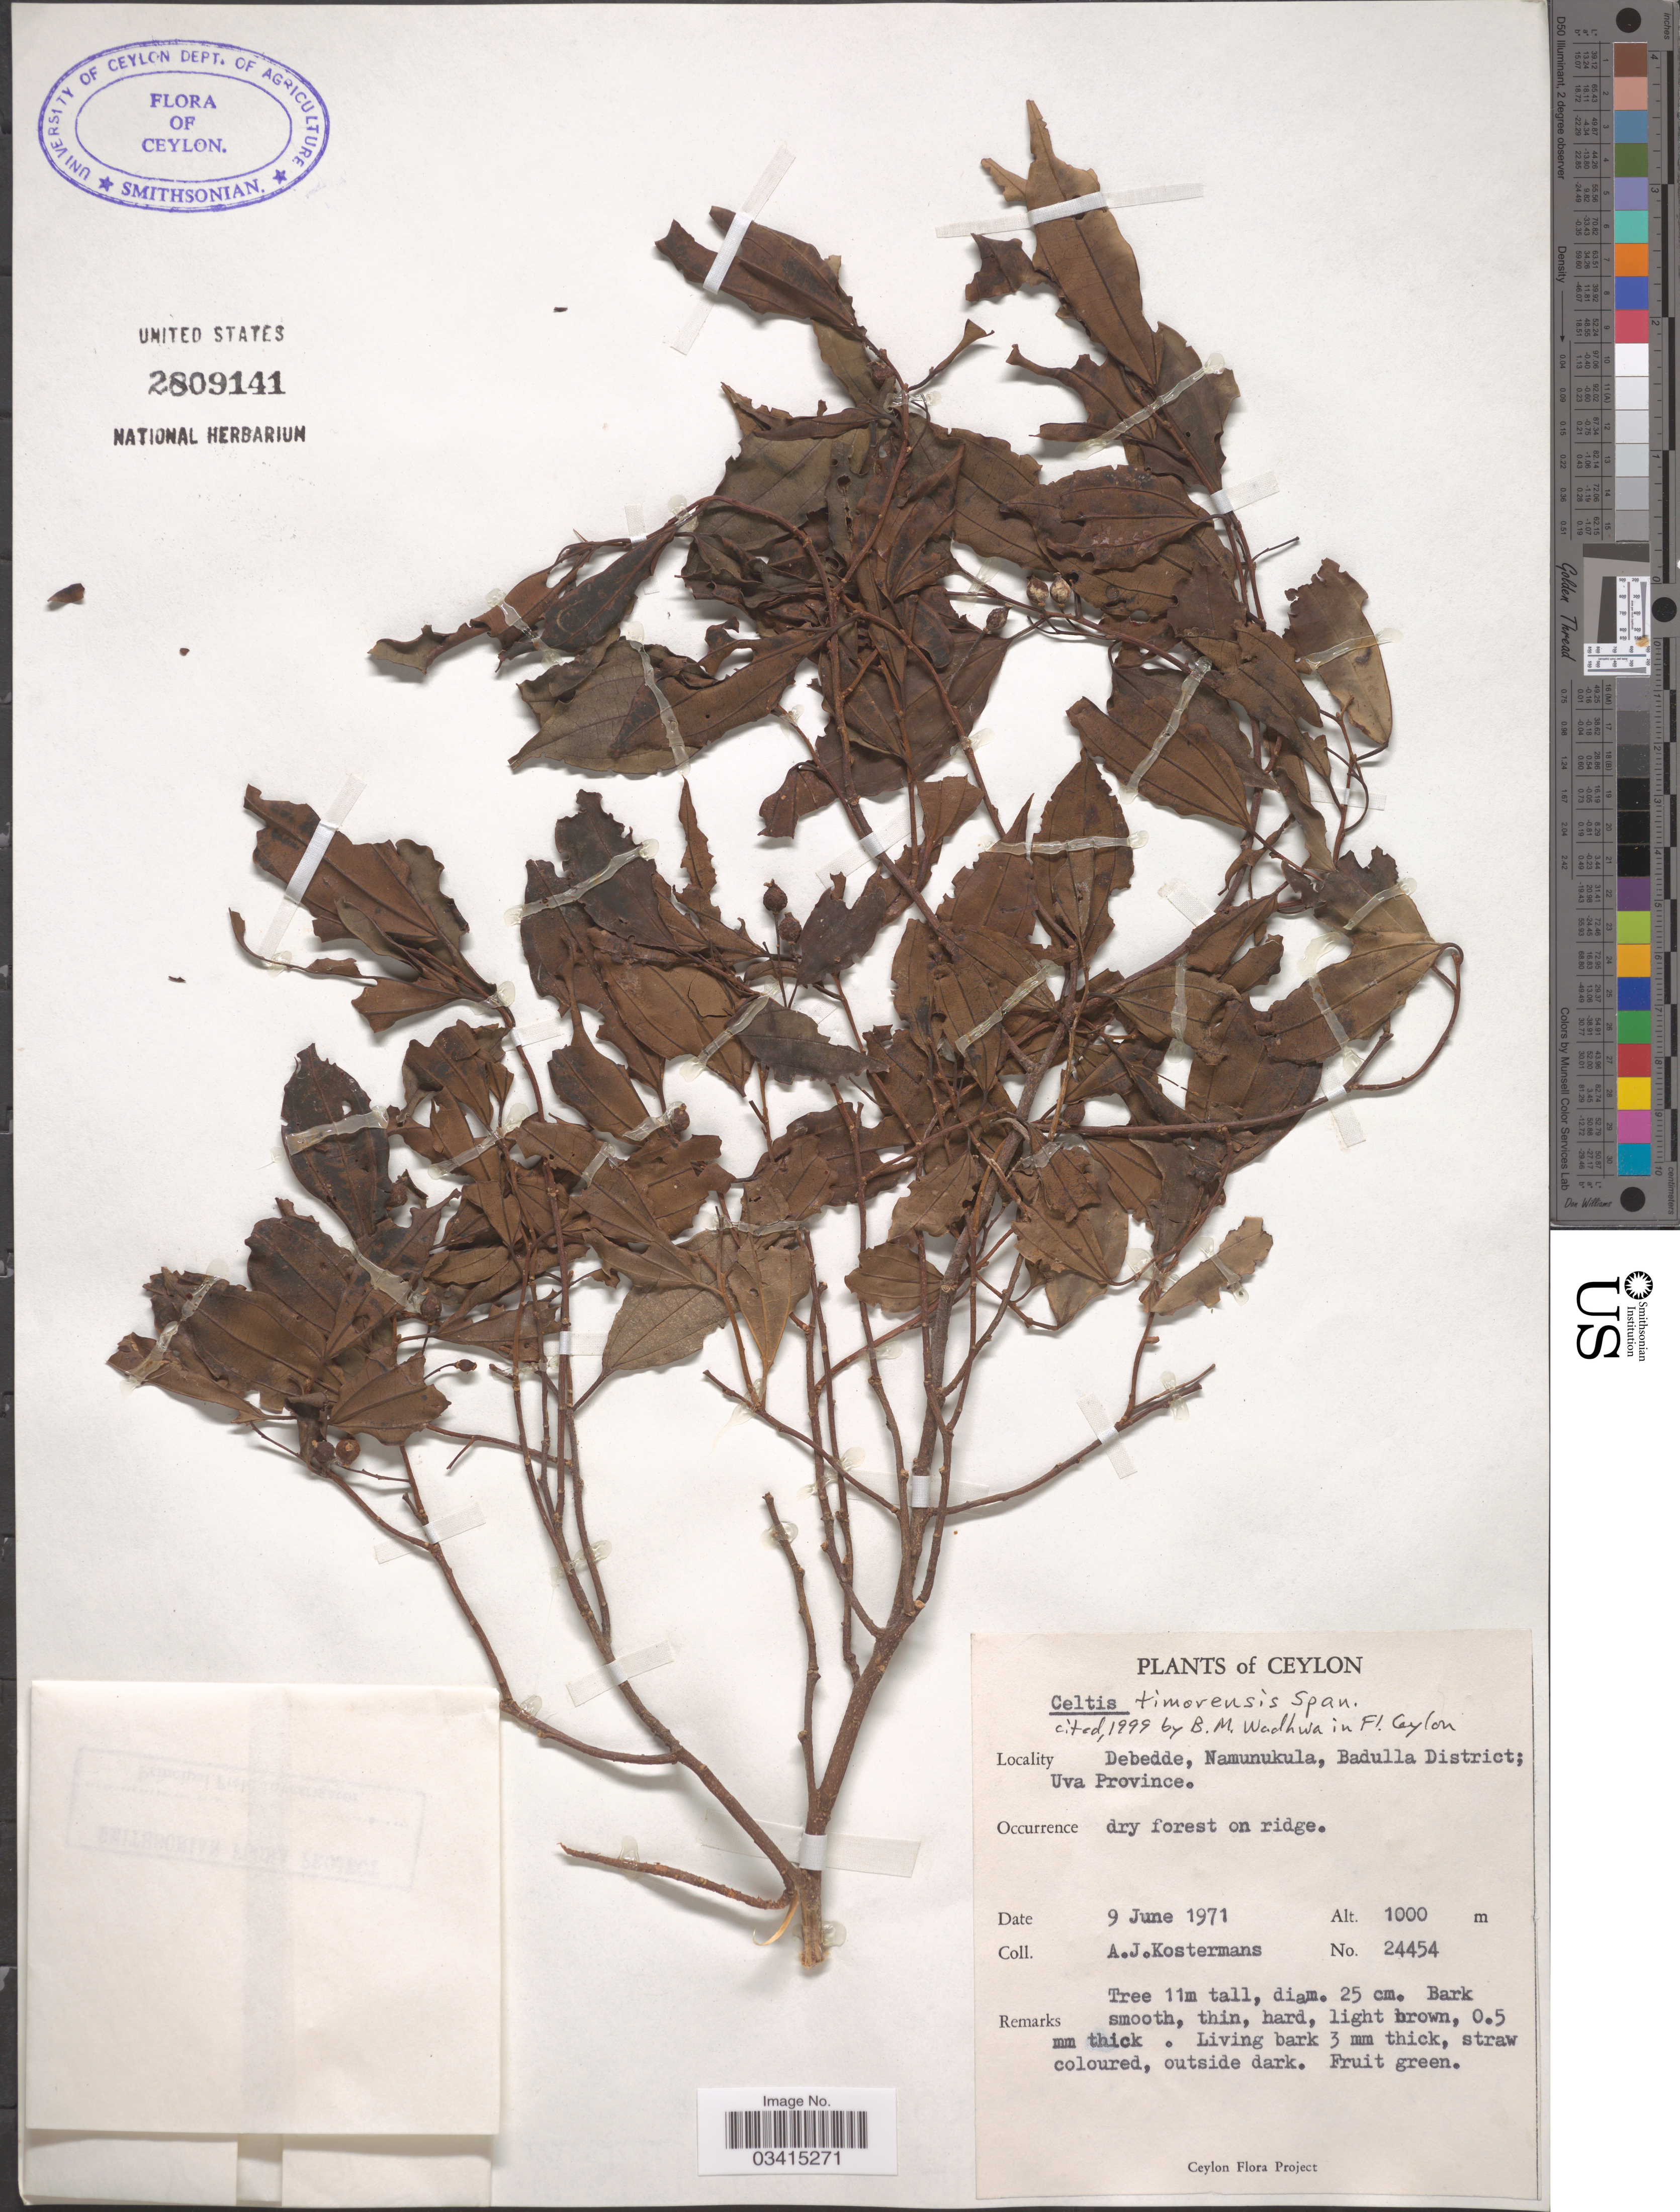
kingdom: Plantae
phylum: Tracheophyta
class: Magnoliopsida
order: Rosales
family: Cannabaceae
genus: Celtis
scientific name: Celtis timorensis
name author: Spanoghe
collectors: A. J. G. Kostermans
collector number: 24454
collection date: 1971-06-09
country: Sri Lanka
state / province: Uva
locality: Ceylon. Debedde, Namunukula, Badulla District.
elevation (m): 1000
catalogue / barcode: US 2809141